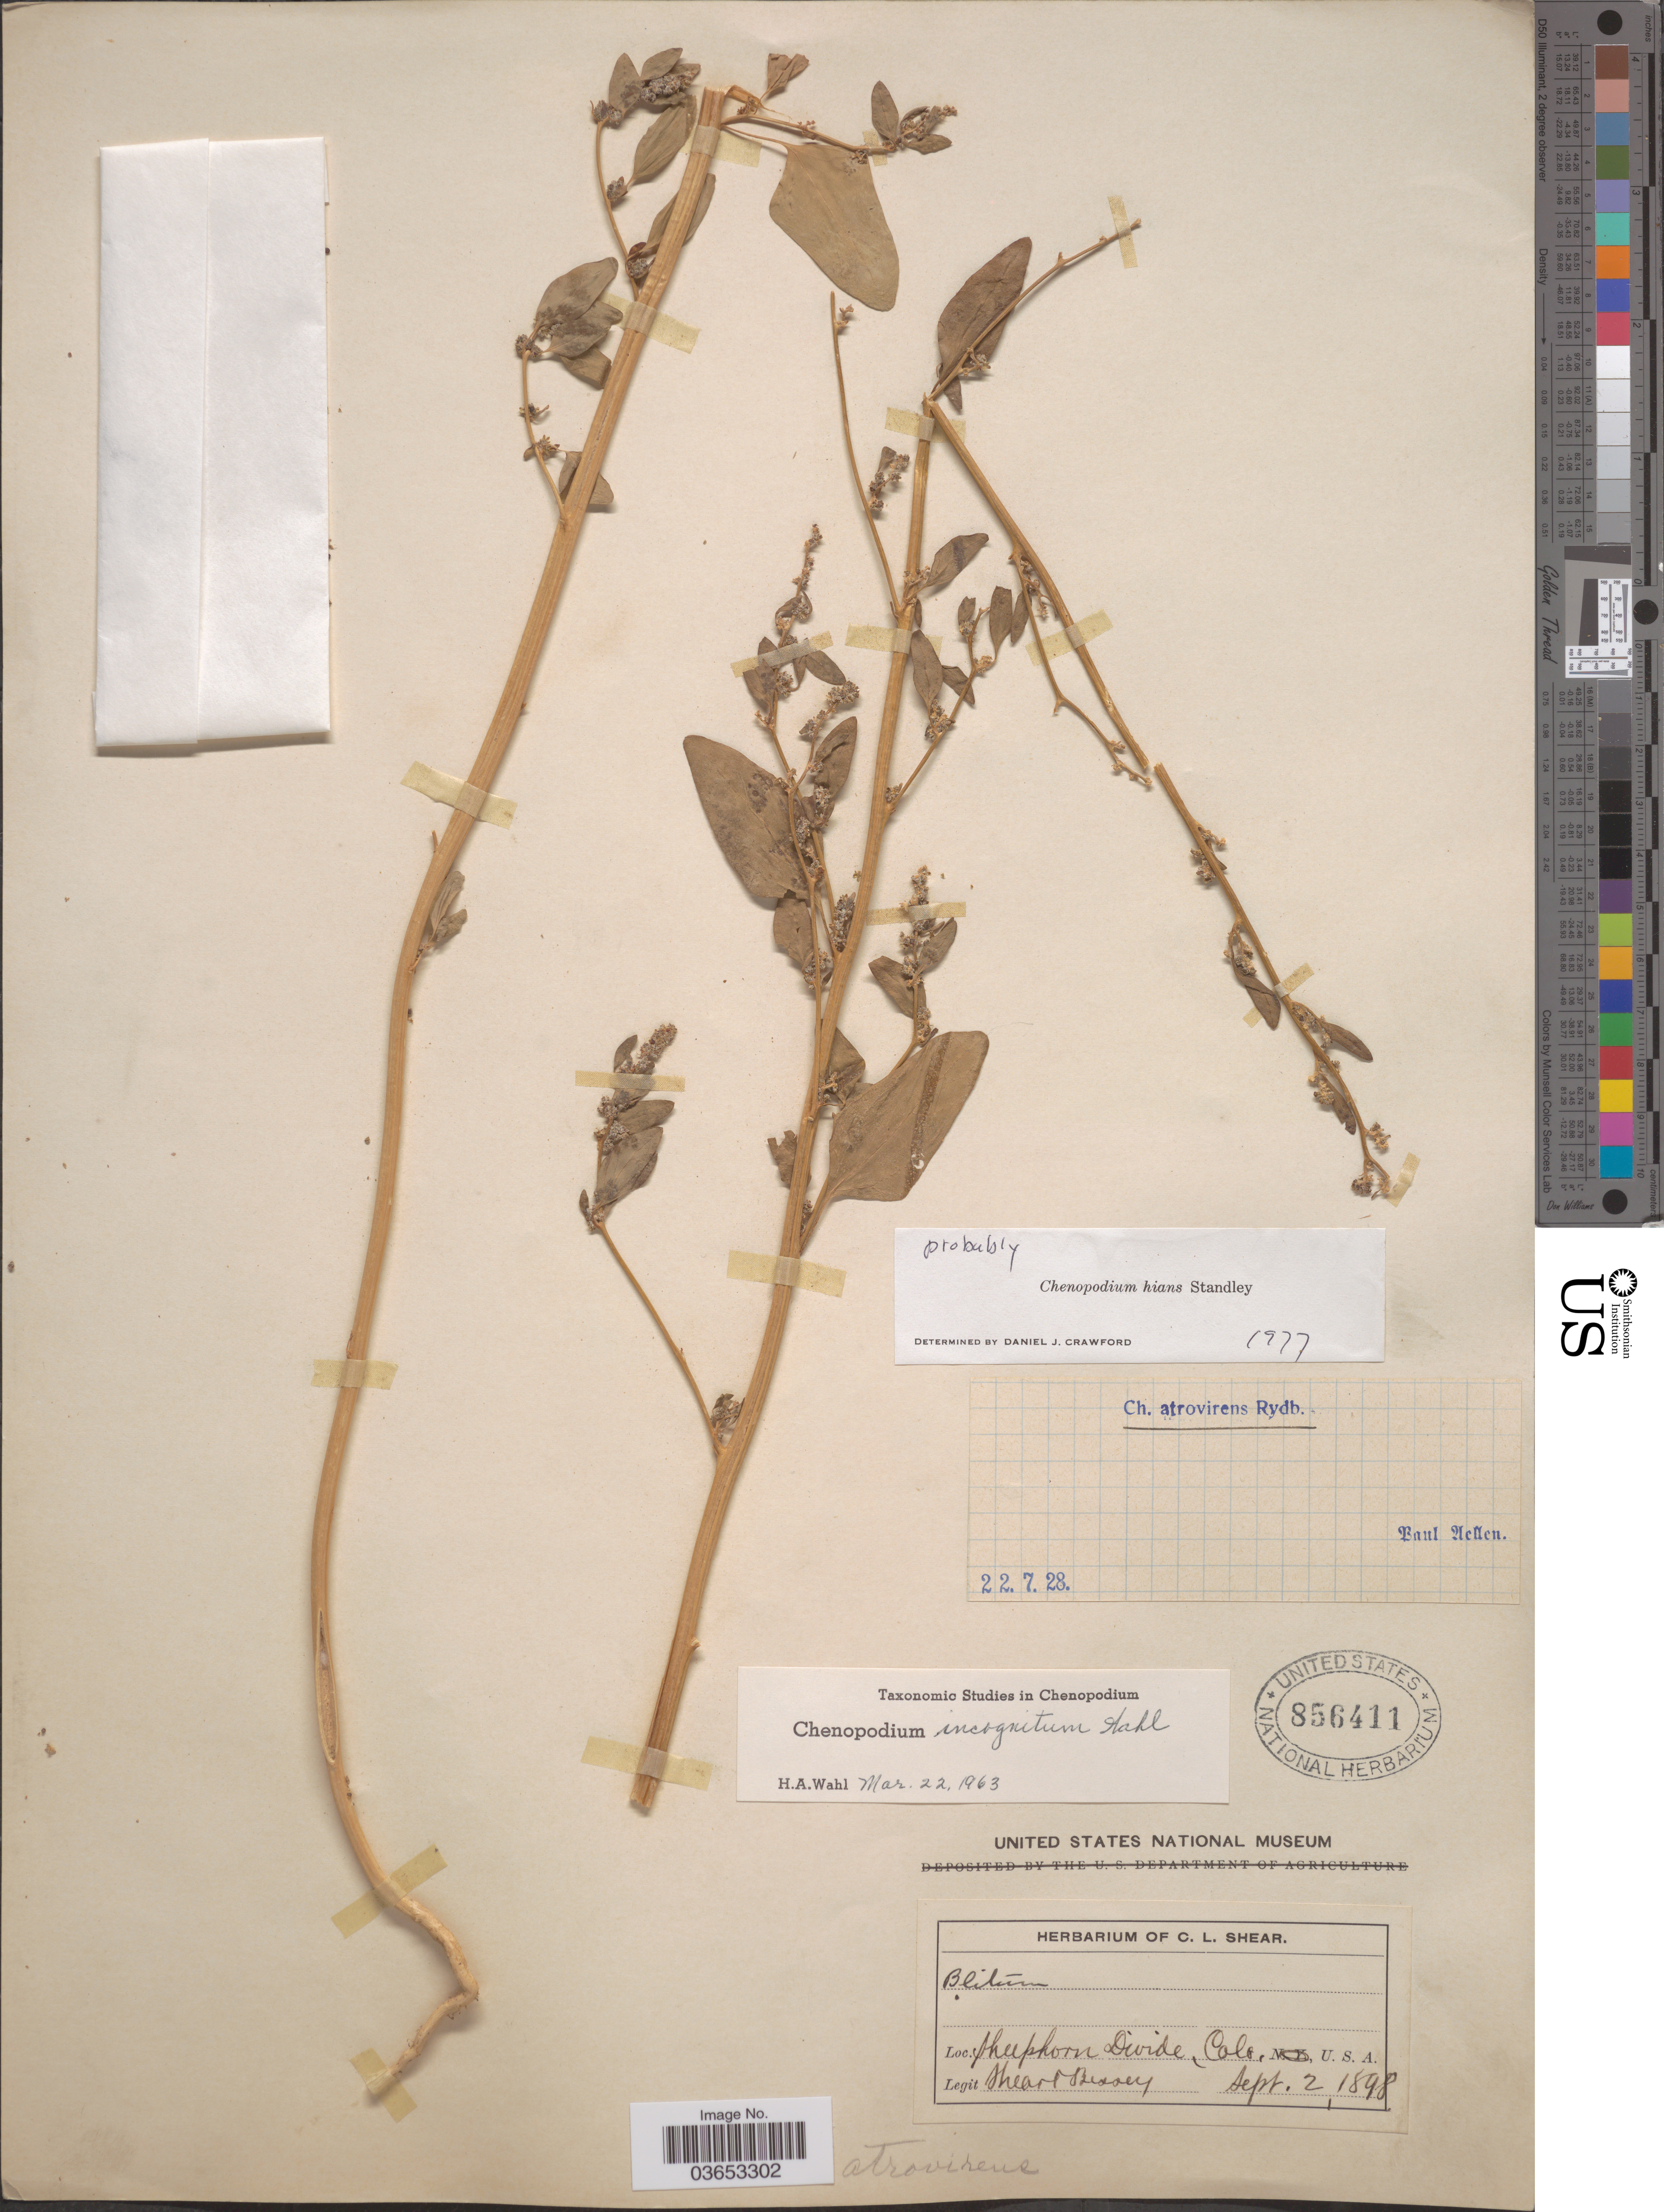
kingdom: Plantae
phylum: Tracheophyta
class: Magnoliopsida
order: Caryophyllales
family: Amaranthaceae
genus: Chenopodium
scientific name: Chenopodium hians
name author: Standl.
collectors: C. L. Shear & -. Bessey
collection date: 1898-09-02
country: United States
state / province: Colorado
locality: Sheephorn Divide.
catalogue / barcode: US 856411